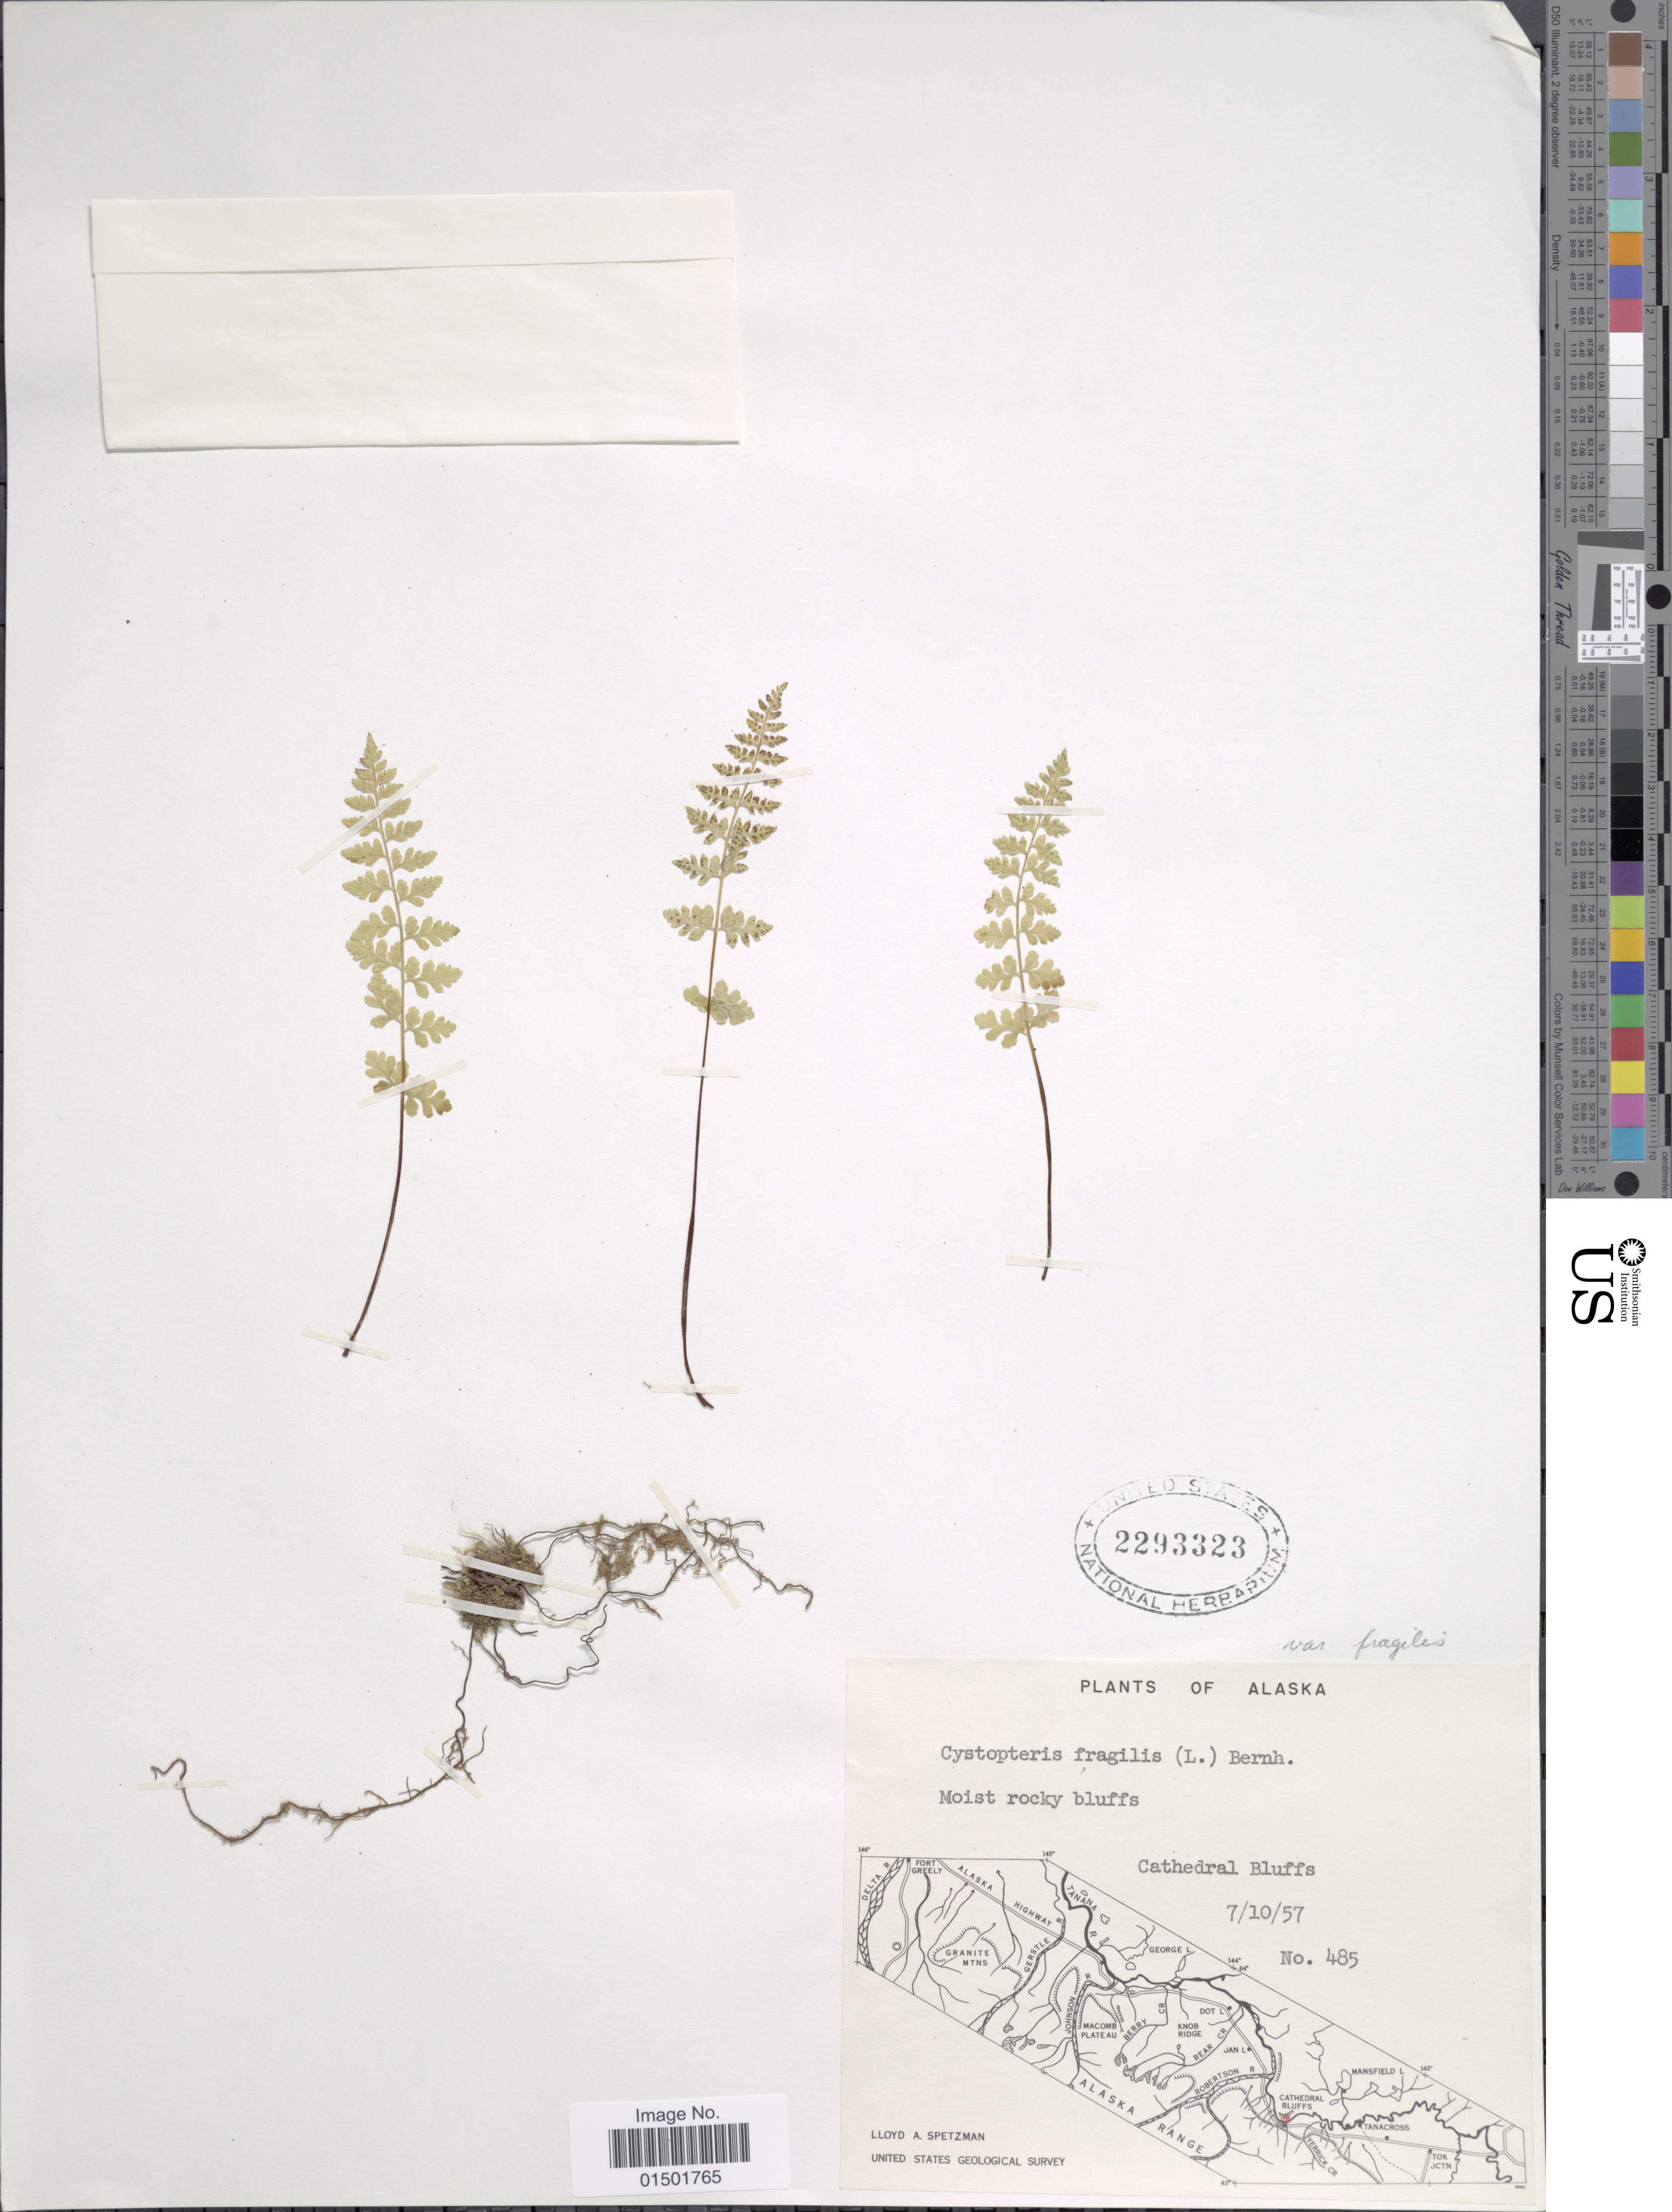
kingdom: Plantae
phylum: Tracheophyta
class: Polypodiopsida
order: Polypodiales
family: Cystopteridaceae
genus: Cystopteris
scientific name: Cystopteris fragilis var. fragilis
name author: (L.) Bernh.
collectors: L. Spetzman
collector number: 485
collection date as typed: Transcribed d/m/y: 10/7/57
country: United States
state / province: Alaska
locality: Cathedral Bluffs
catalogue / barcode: US 2293323